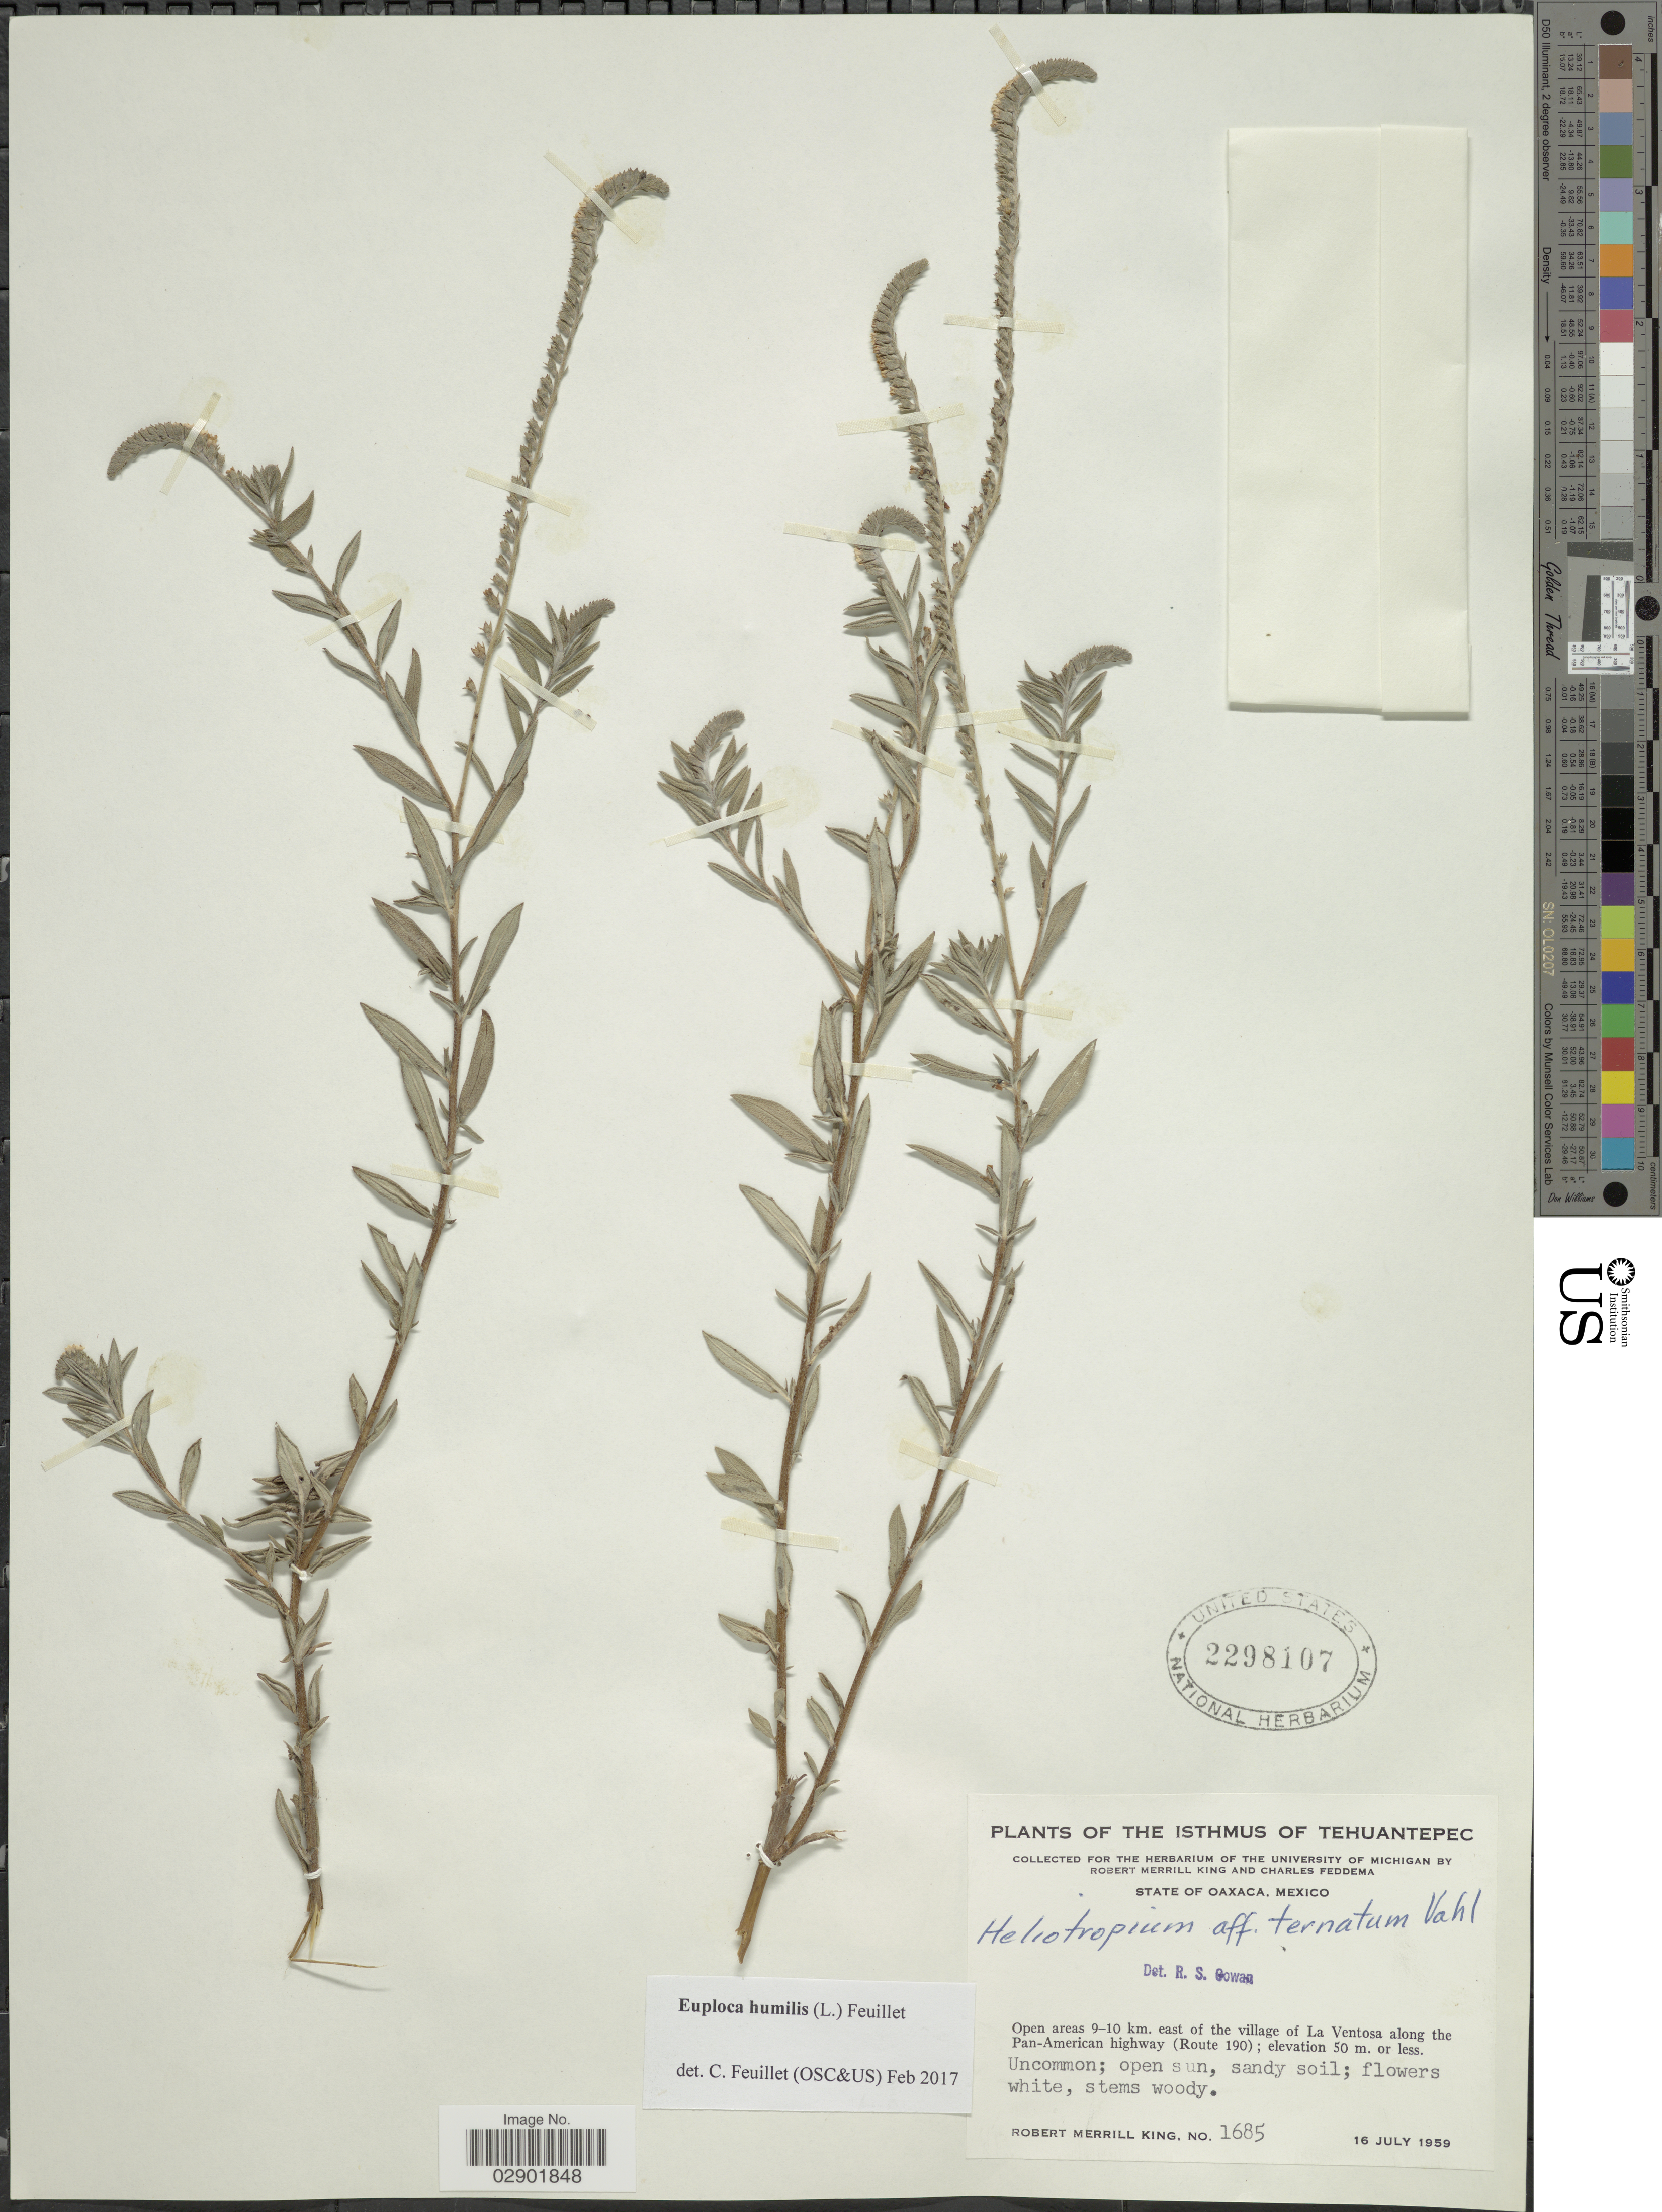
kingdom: Plantae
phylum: Tracheophyta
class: Magnoliopsida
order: Boraginales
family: Heliotropiaceae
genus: Euploca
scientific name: Euploca humilis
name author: (L.) Feuillet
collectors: R. M. King & C. Feddema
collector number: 1685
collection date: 1959-07-16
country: Mexico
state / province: Oaxaca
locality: Isthmus of Tehuantepec. Open areas 9-10 km. east of the village of La Ventosa along the Pan-American highway (Route 190).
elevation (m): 50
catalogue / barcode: US 2298107